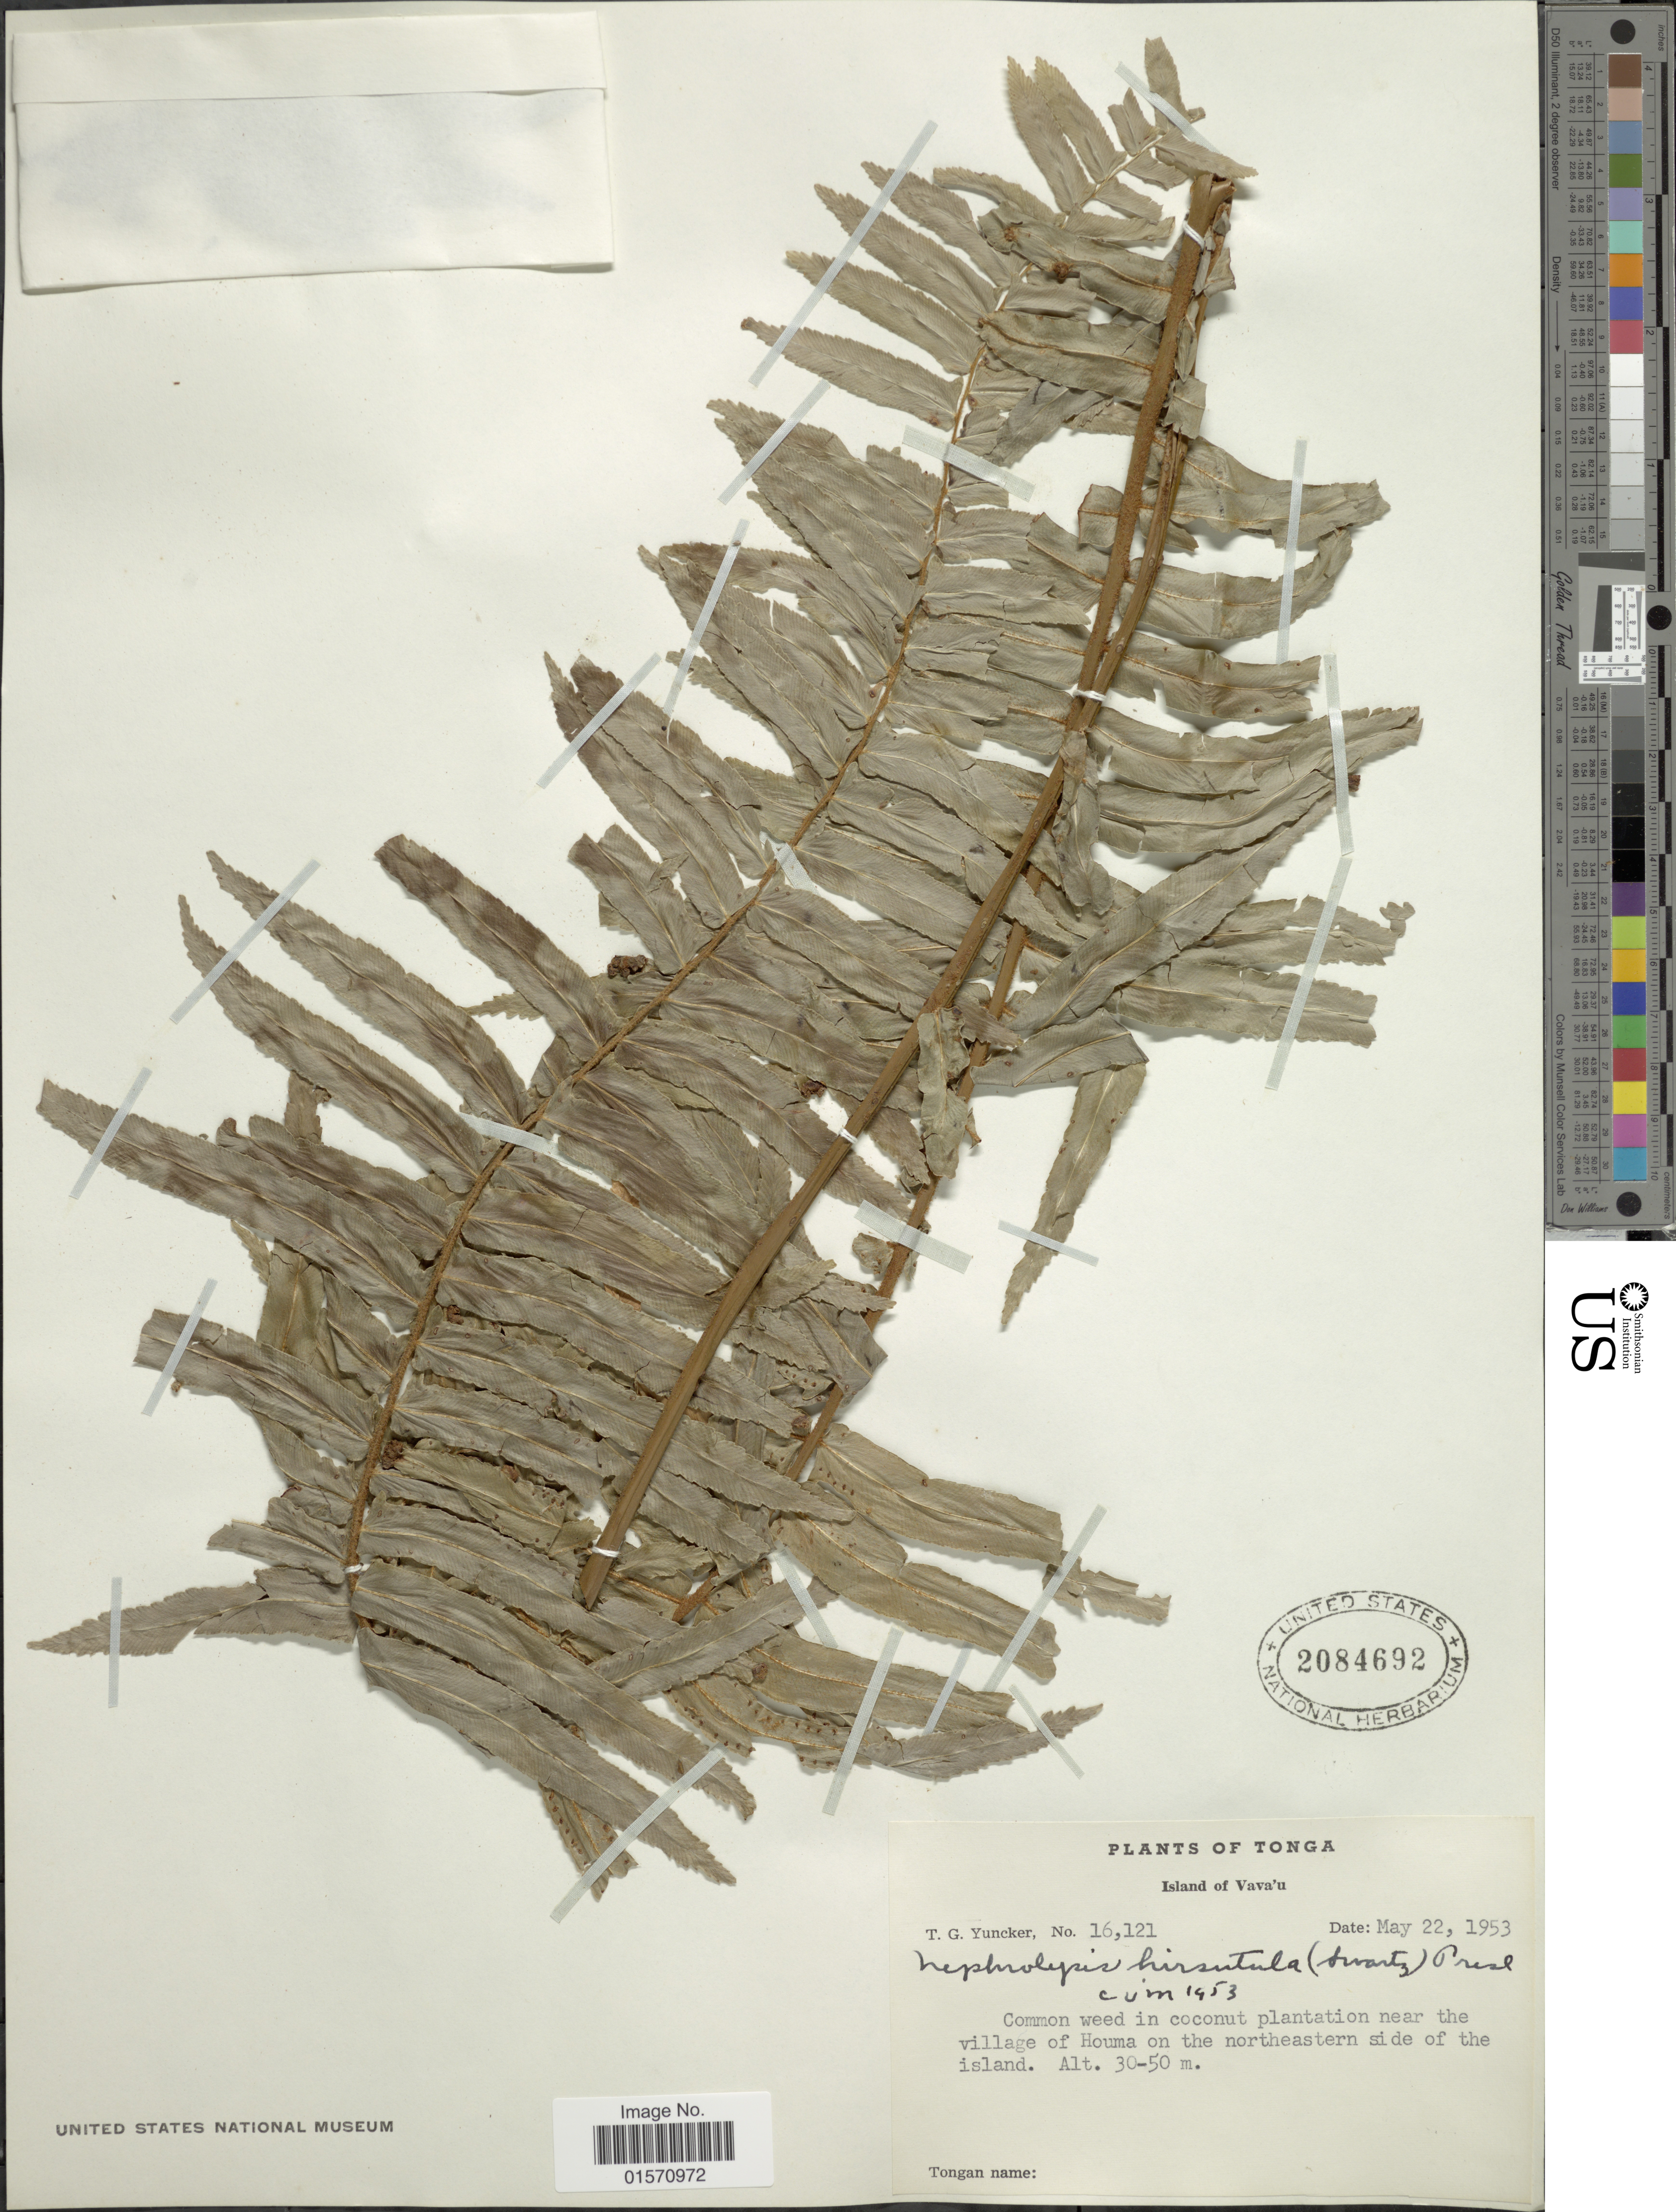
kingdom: Plantae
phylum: Tracheophyta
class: Polypodiopsida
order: Polypodiales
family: Nephrolepidaceae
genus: Nephrolepis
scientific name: Nephrolepis hirsutula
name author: (G. Forst.) C. Presl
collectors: T. G. Yuncker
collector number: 16121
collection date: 1953-05-22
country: Tonga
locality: Island of Vava'u. in coconut plantation near the village of Houma on the northeastern side of the island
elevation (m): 30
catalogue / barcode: US 2084692